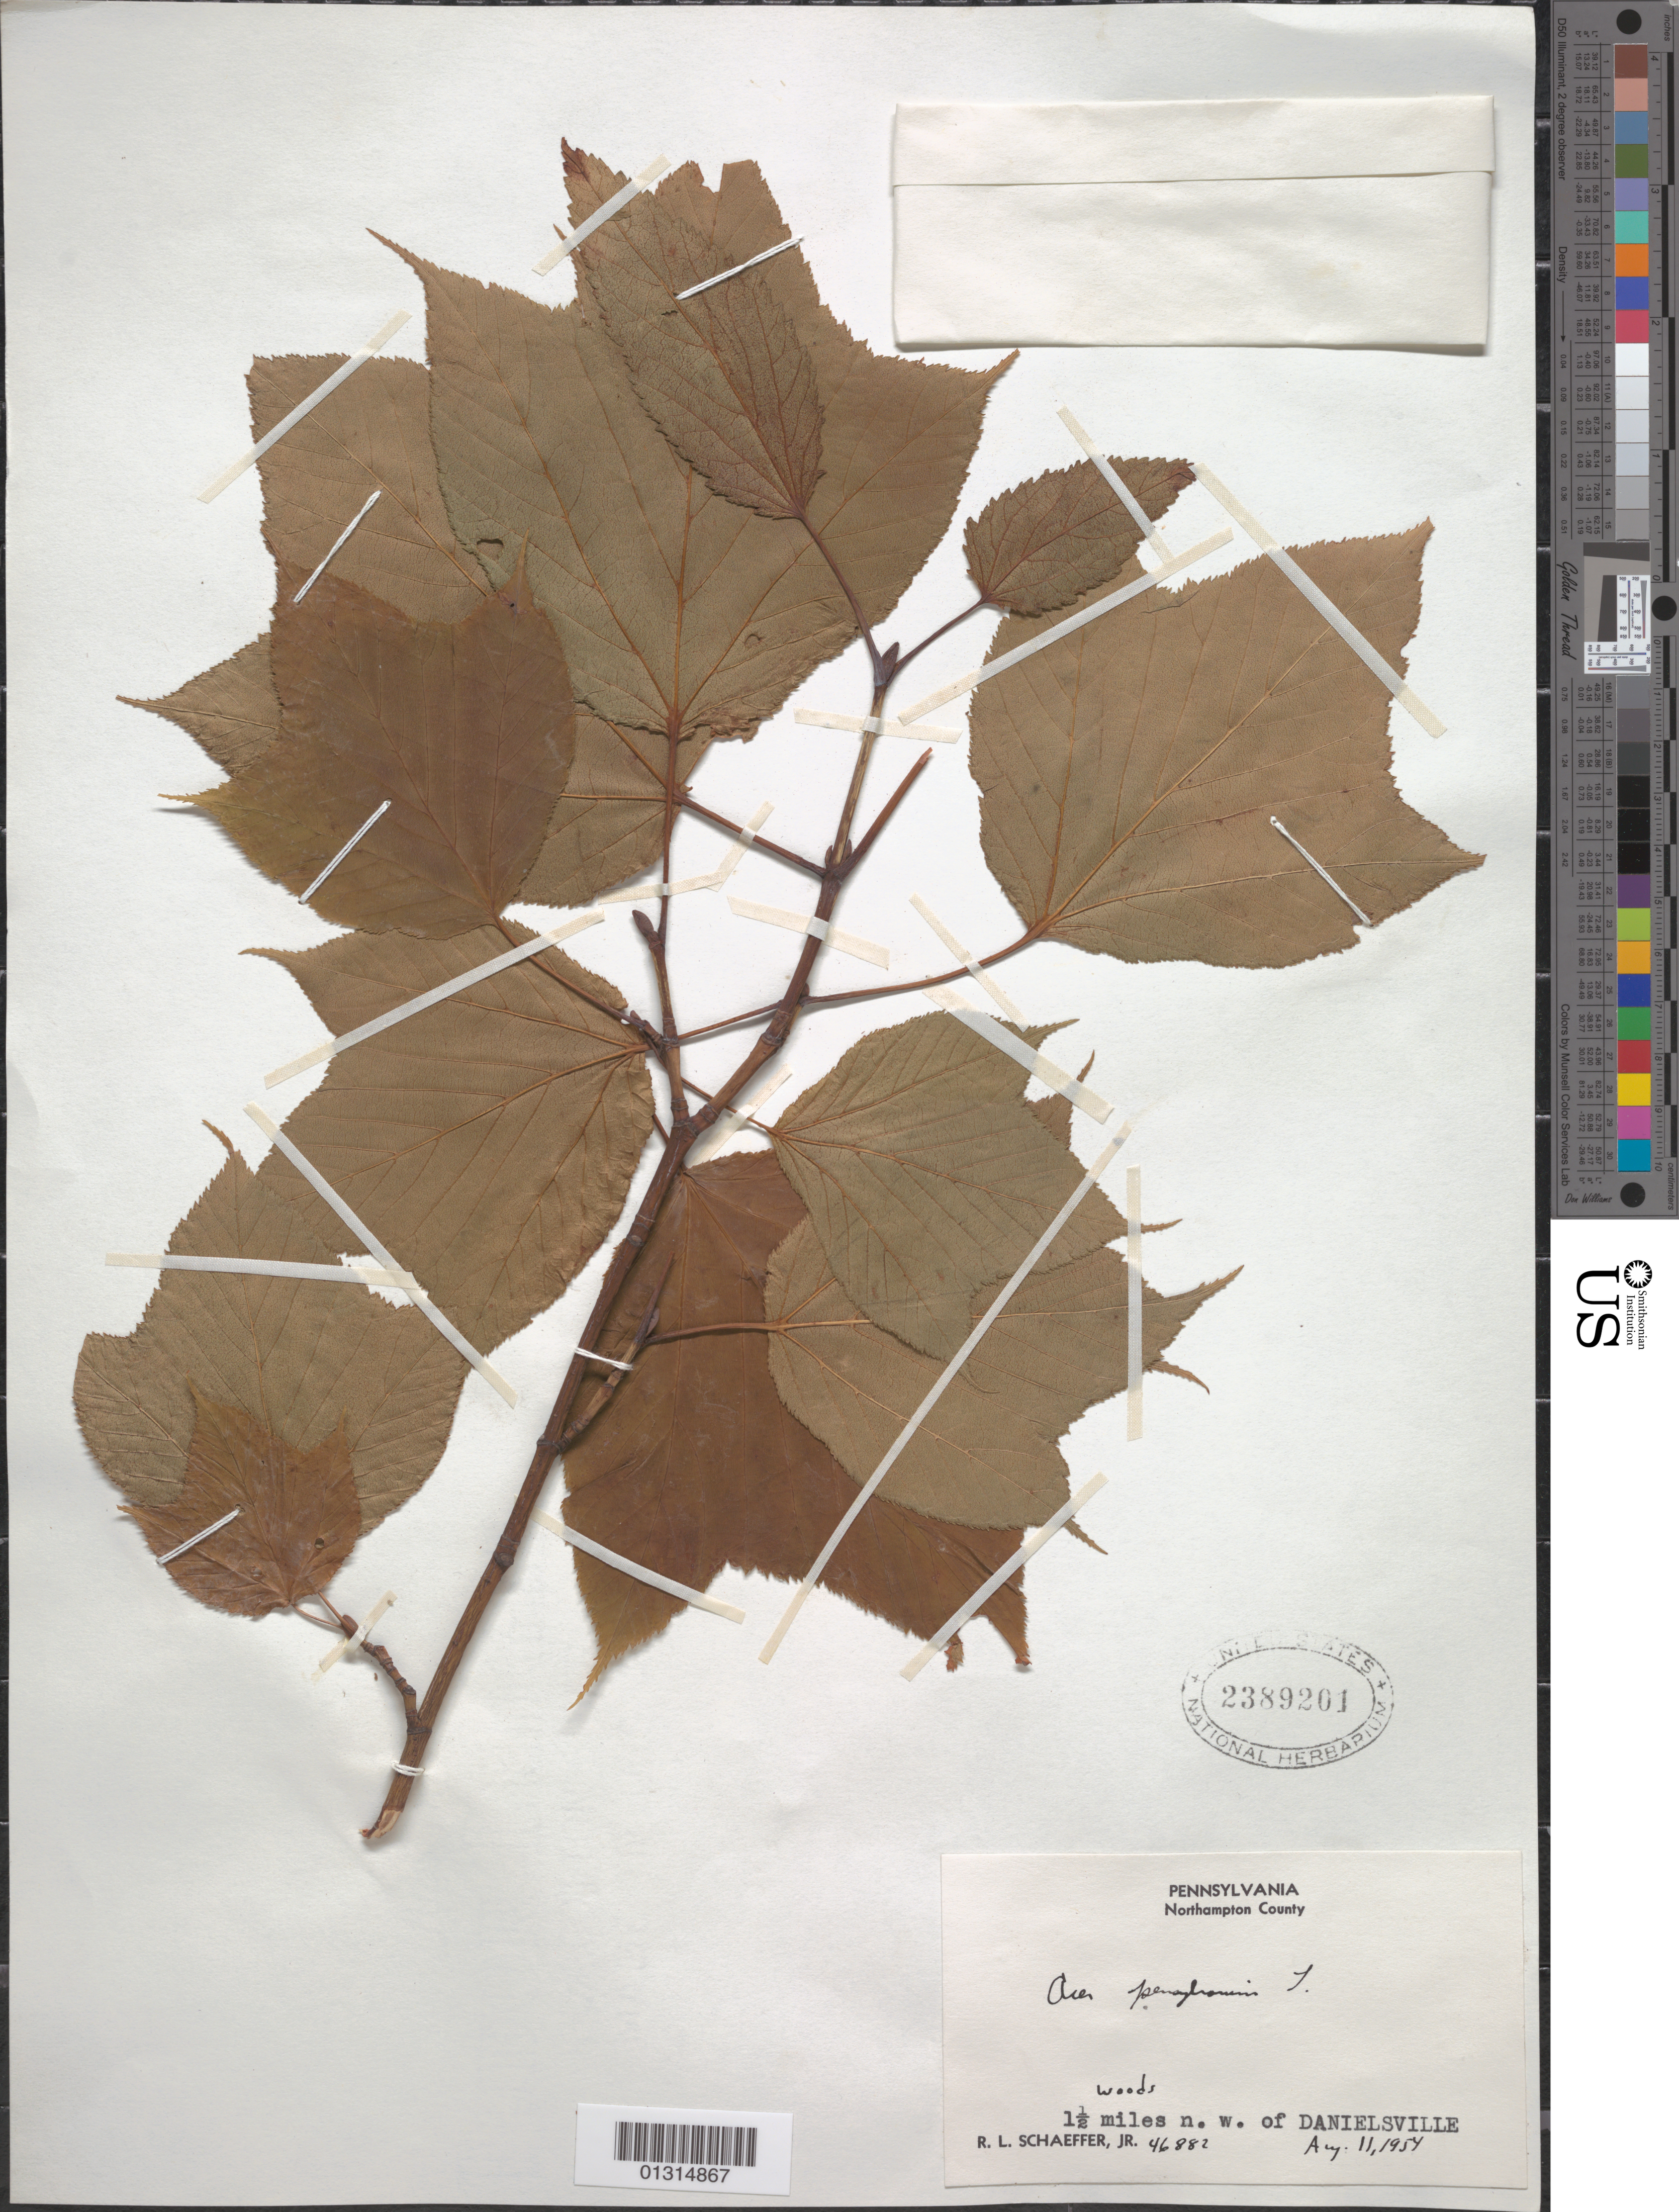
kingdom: Plantae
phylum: Tracheophyta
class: Magnoliopsida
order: Sapindales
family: Sapindaceae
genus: Acer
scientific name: Acer pensylvanicum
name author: L.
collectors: R. Schaeffer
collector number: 46882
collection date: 1954-08-11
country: United States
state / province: Pennsylvania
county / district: Northampton County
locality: Northampton County, 1.5 miles NW of Danielsville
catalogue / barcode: US 2389201